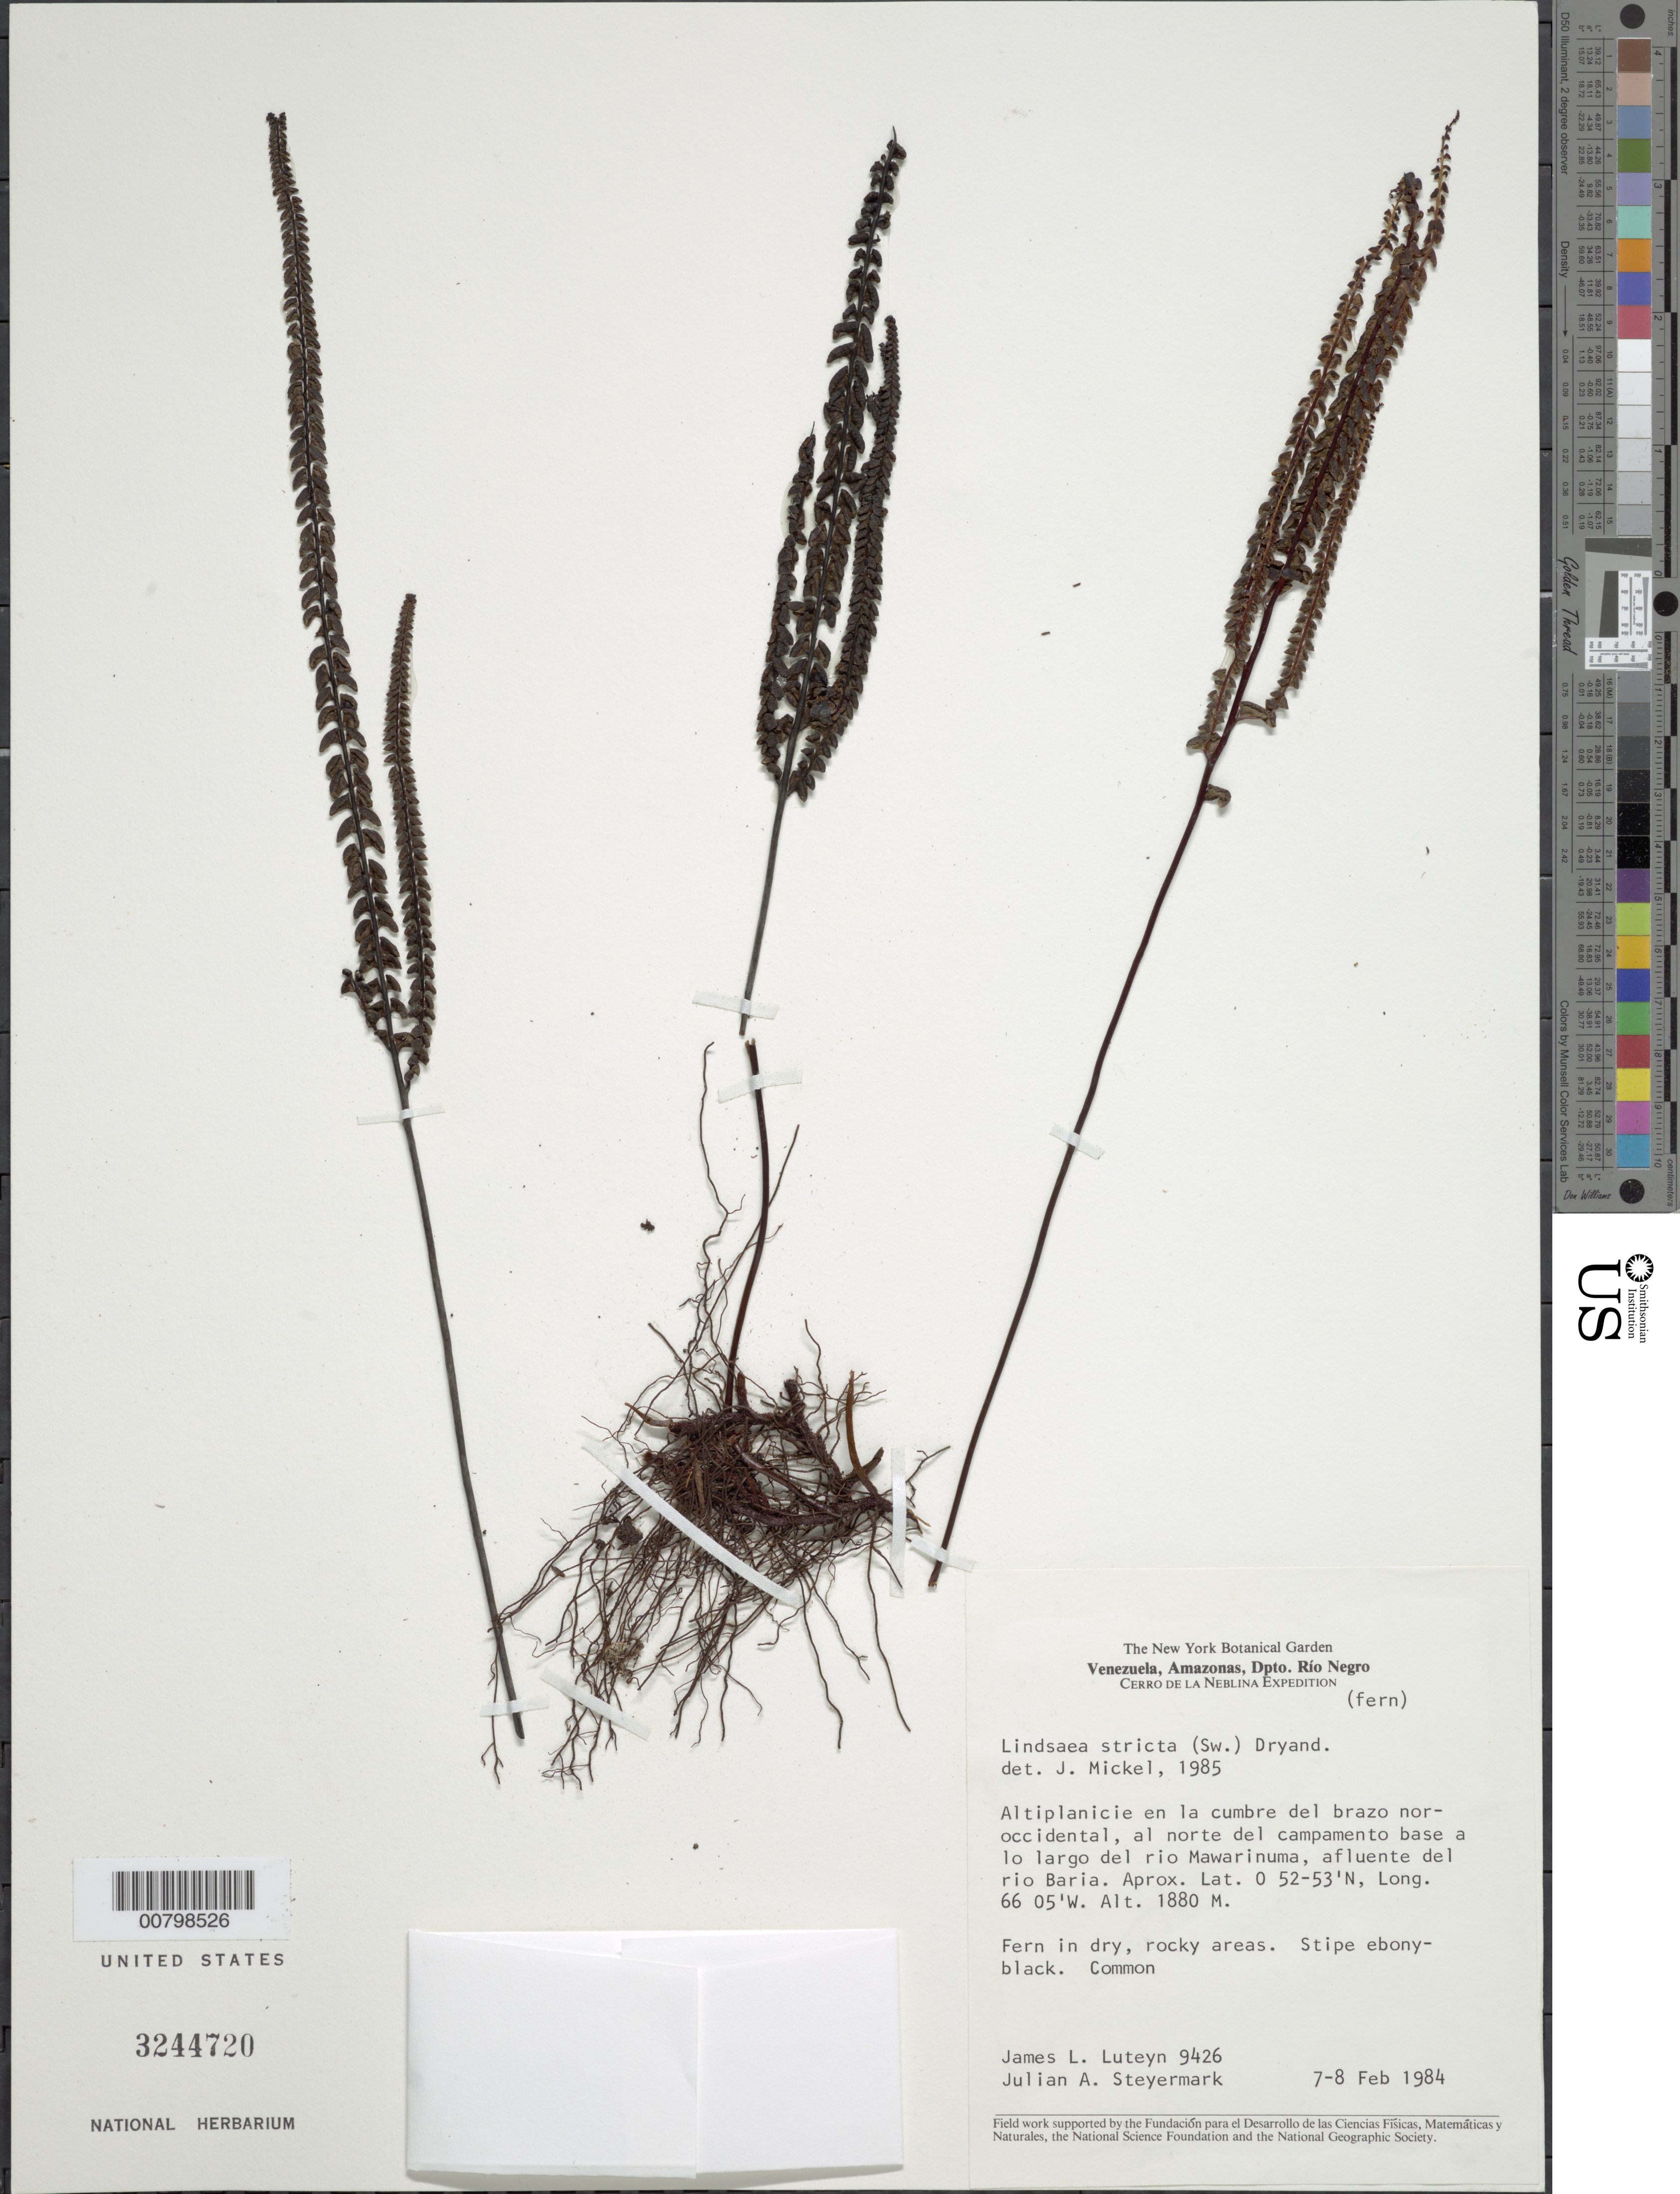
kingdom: Plantae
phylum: Tracheophyta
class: Polypodiopsida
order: Polypodiales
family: Lindsaeaceae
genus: Lindsaea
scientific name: Lindsaea stricta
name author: (Sw.) Dryand.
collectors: J. L. Luteyn & J. Steyermark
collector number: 9426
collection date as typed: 7-Feb-84 to 8-Feb-84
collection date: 1984-02-07/1984-02-08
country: Venezuela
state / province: Amazonas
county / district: Río Negro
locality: Río Mawarinuma, afluente del Río Baria, en la cumbre del brazo noroccidental, al norte del campamento base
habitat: Dry rocky areas.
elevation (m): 1880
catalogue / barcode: US 3244720